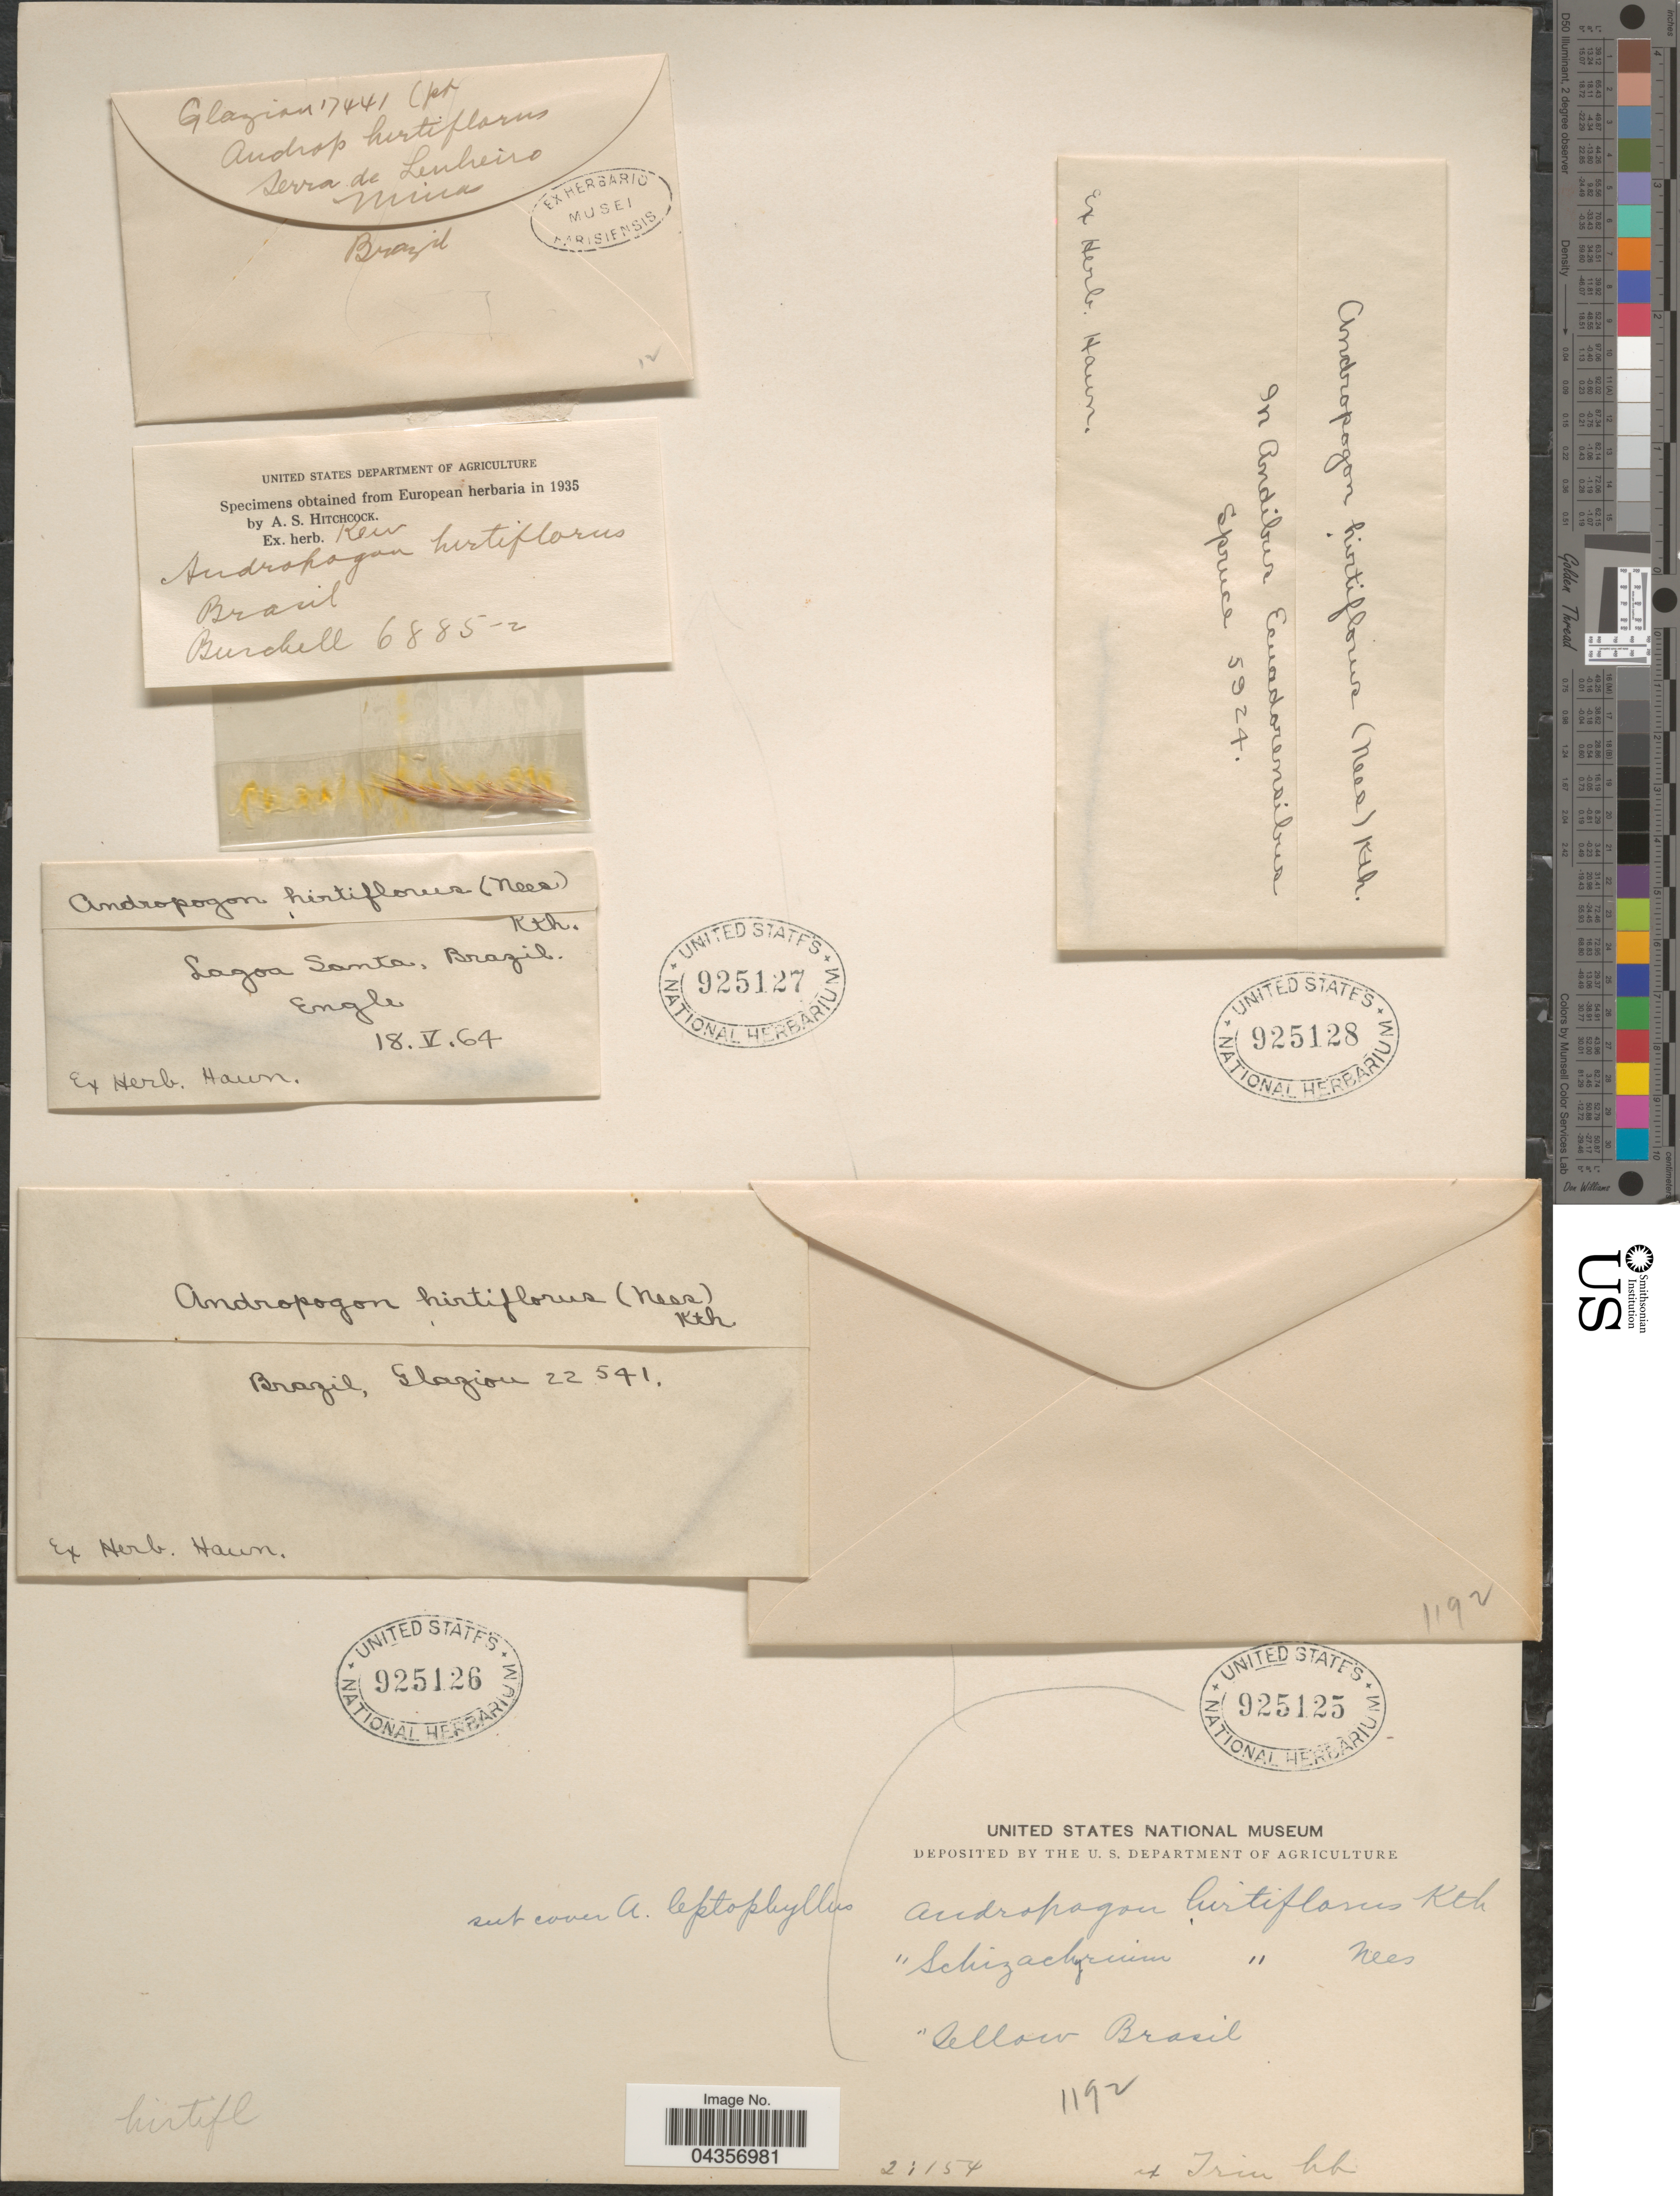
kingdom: Plantae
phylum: Tracheophyta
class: Liliopsida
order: Poales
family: Poaceae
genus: Schizachyrium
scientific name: Schizachyrium sanguineum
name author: (Retz.) Alston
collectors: Glaziou, --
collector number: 17441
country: Brazil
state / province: Minas Gerais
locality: Serra de Lenheiro. Minas.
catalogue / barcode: US 925127